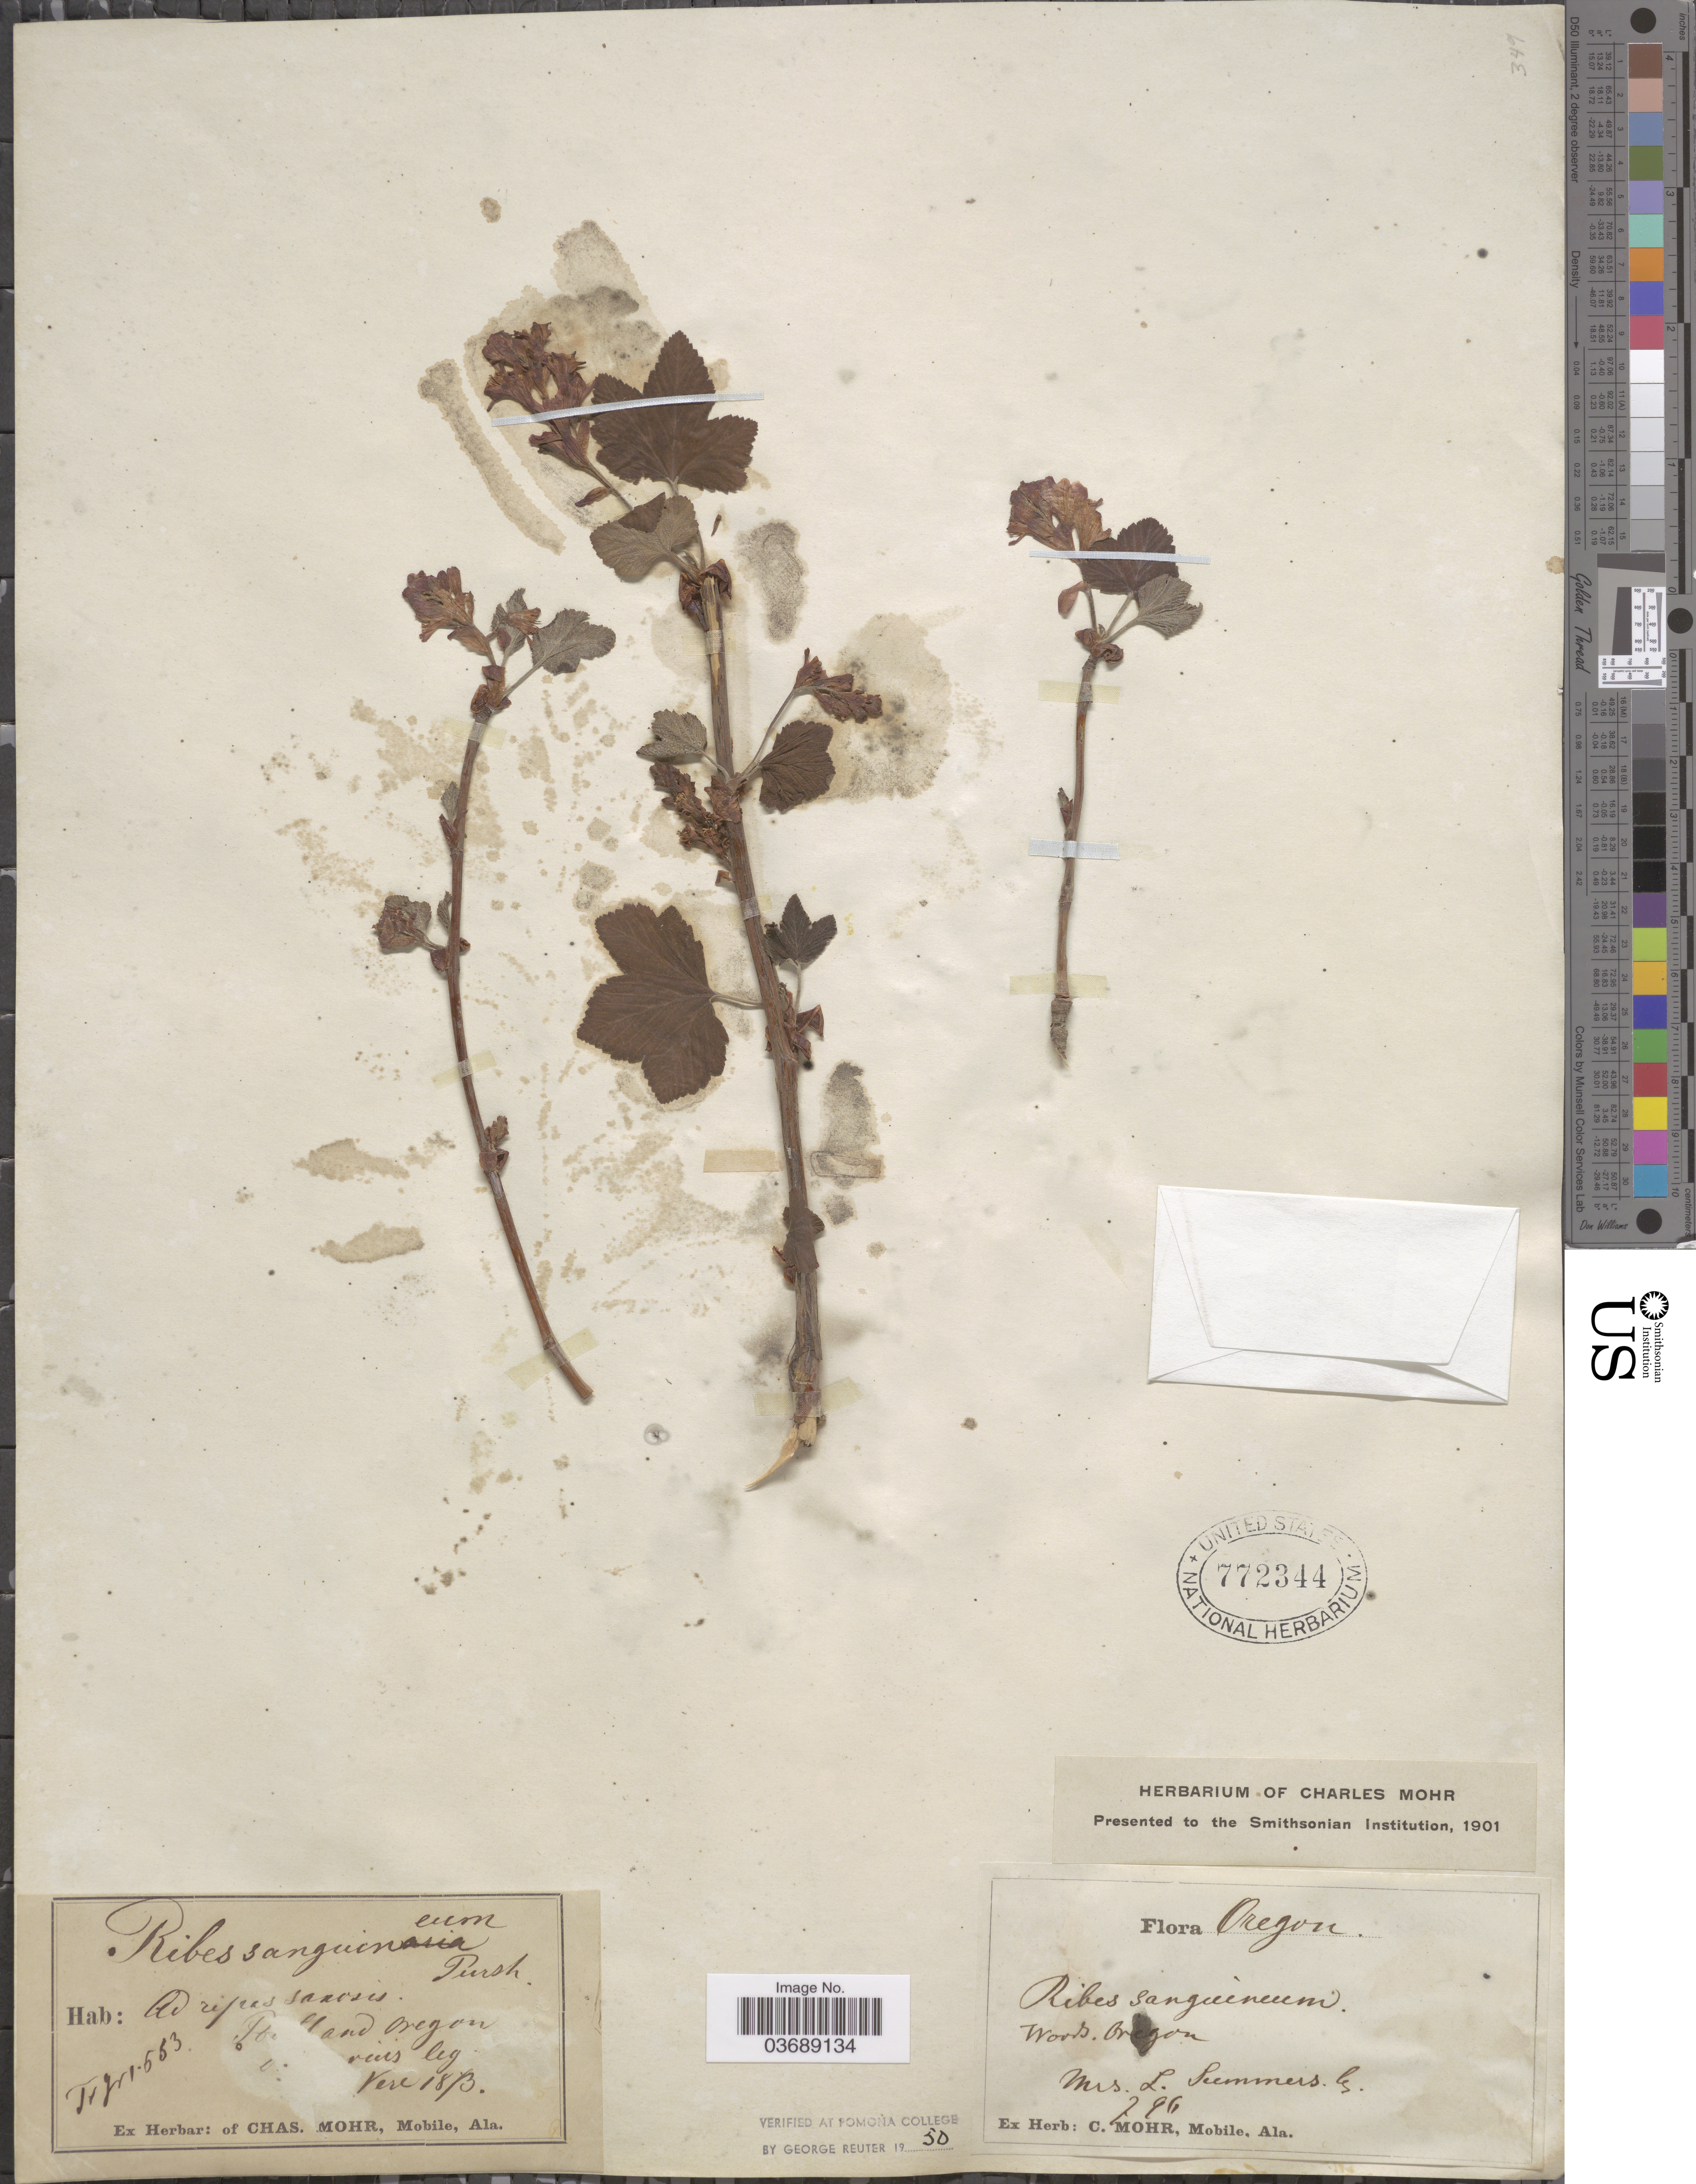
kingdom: Plantae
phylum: Tracheophyta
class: Magnoliopsida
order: Saxifragales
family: Grossulariaceae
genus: Ribes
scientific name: Ribes sanguineum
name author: Pursh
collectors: L. Summers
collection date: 1873-07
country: United States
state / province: Oregon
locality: P!land.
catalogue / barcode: US 772344